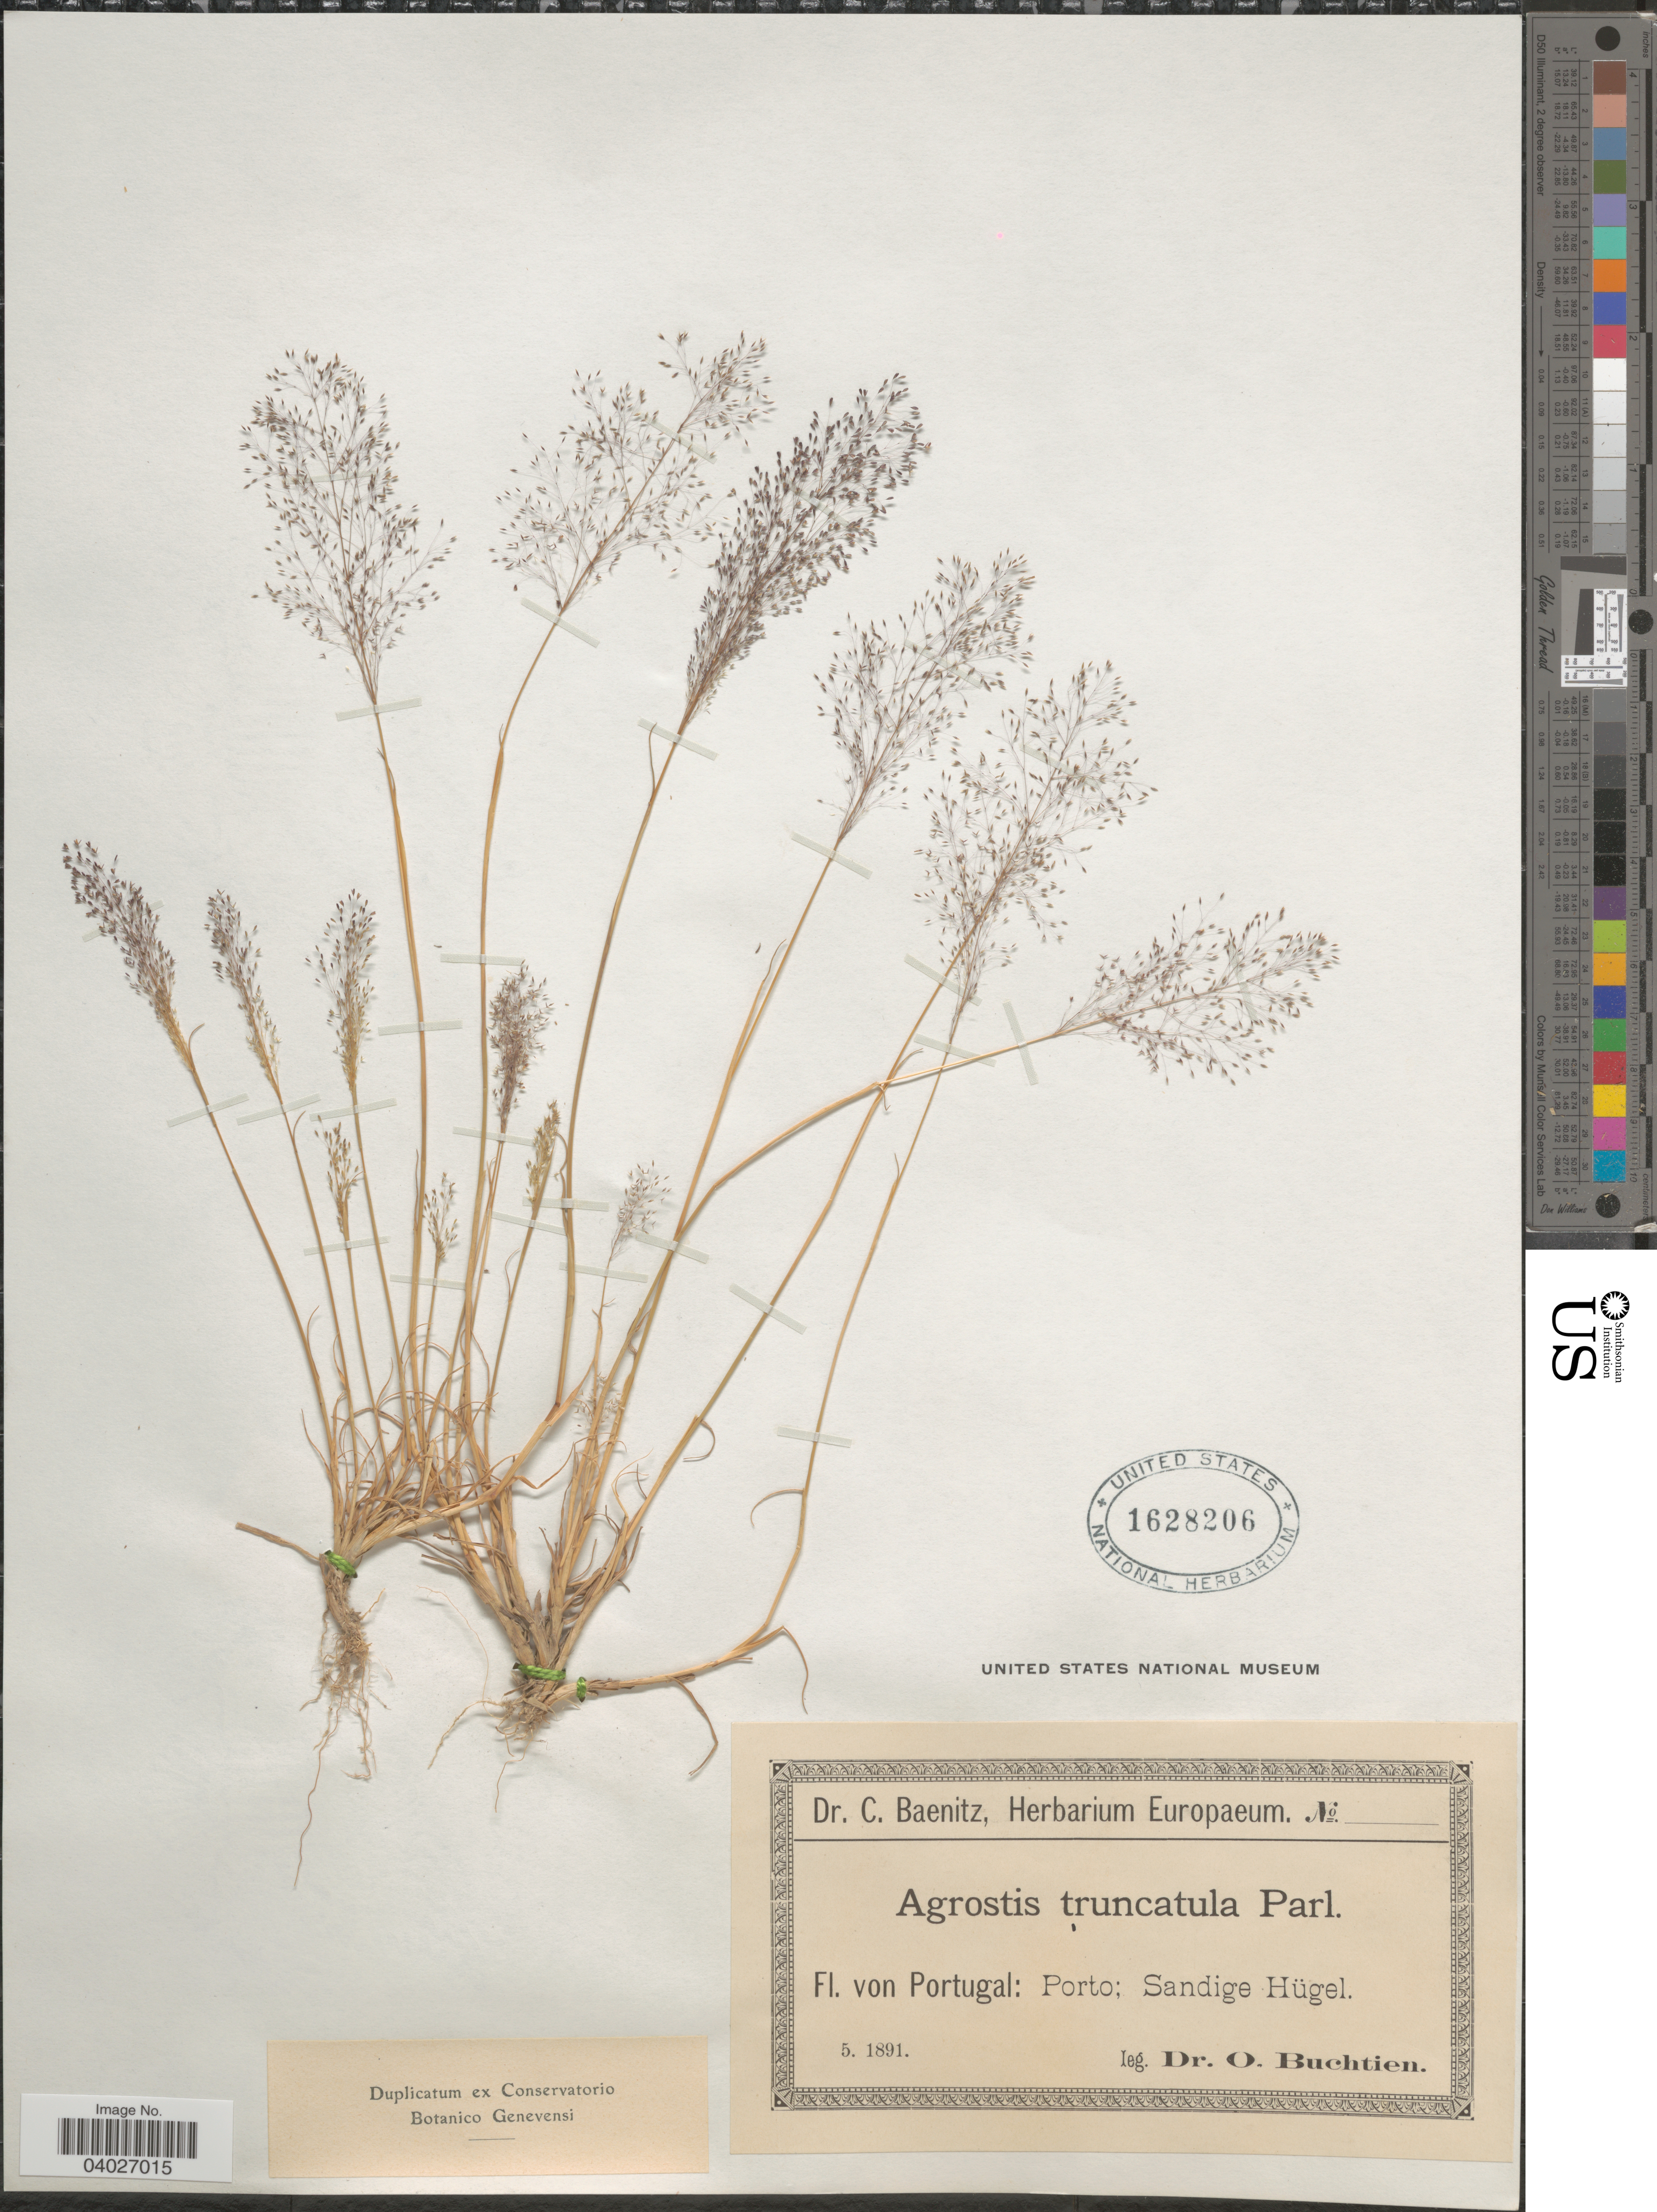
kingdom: Plantae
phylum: Tracheophyta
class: Liliopsida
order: Poales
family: Poaceae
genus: Agrostula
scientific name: Agrostula truncatula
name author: (Parl.) P.M. Peterson et al.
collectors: O. Buchtien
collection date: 1891-05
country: Portugal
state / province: Porto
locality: Sandige Hügel.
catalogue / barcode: US 1628206